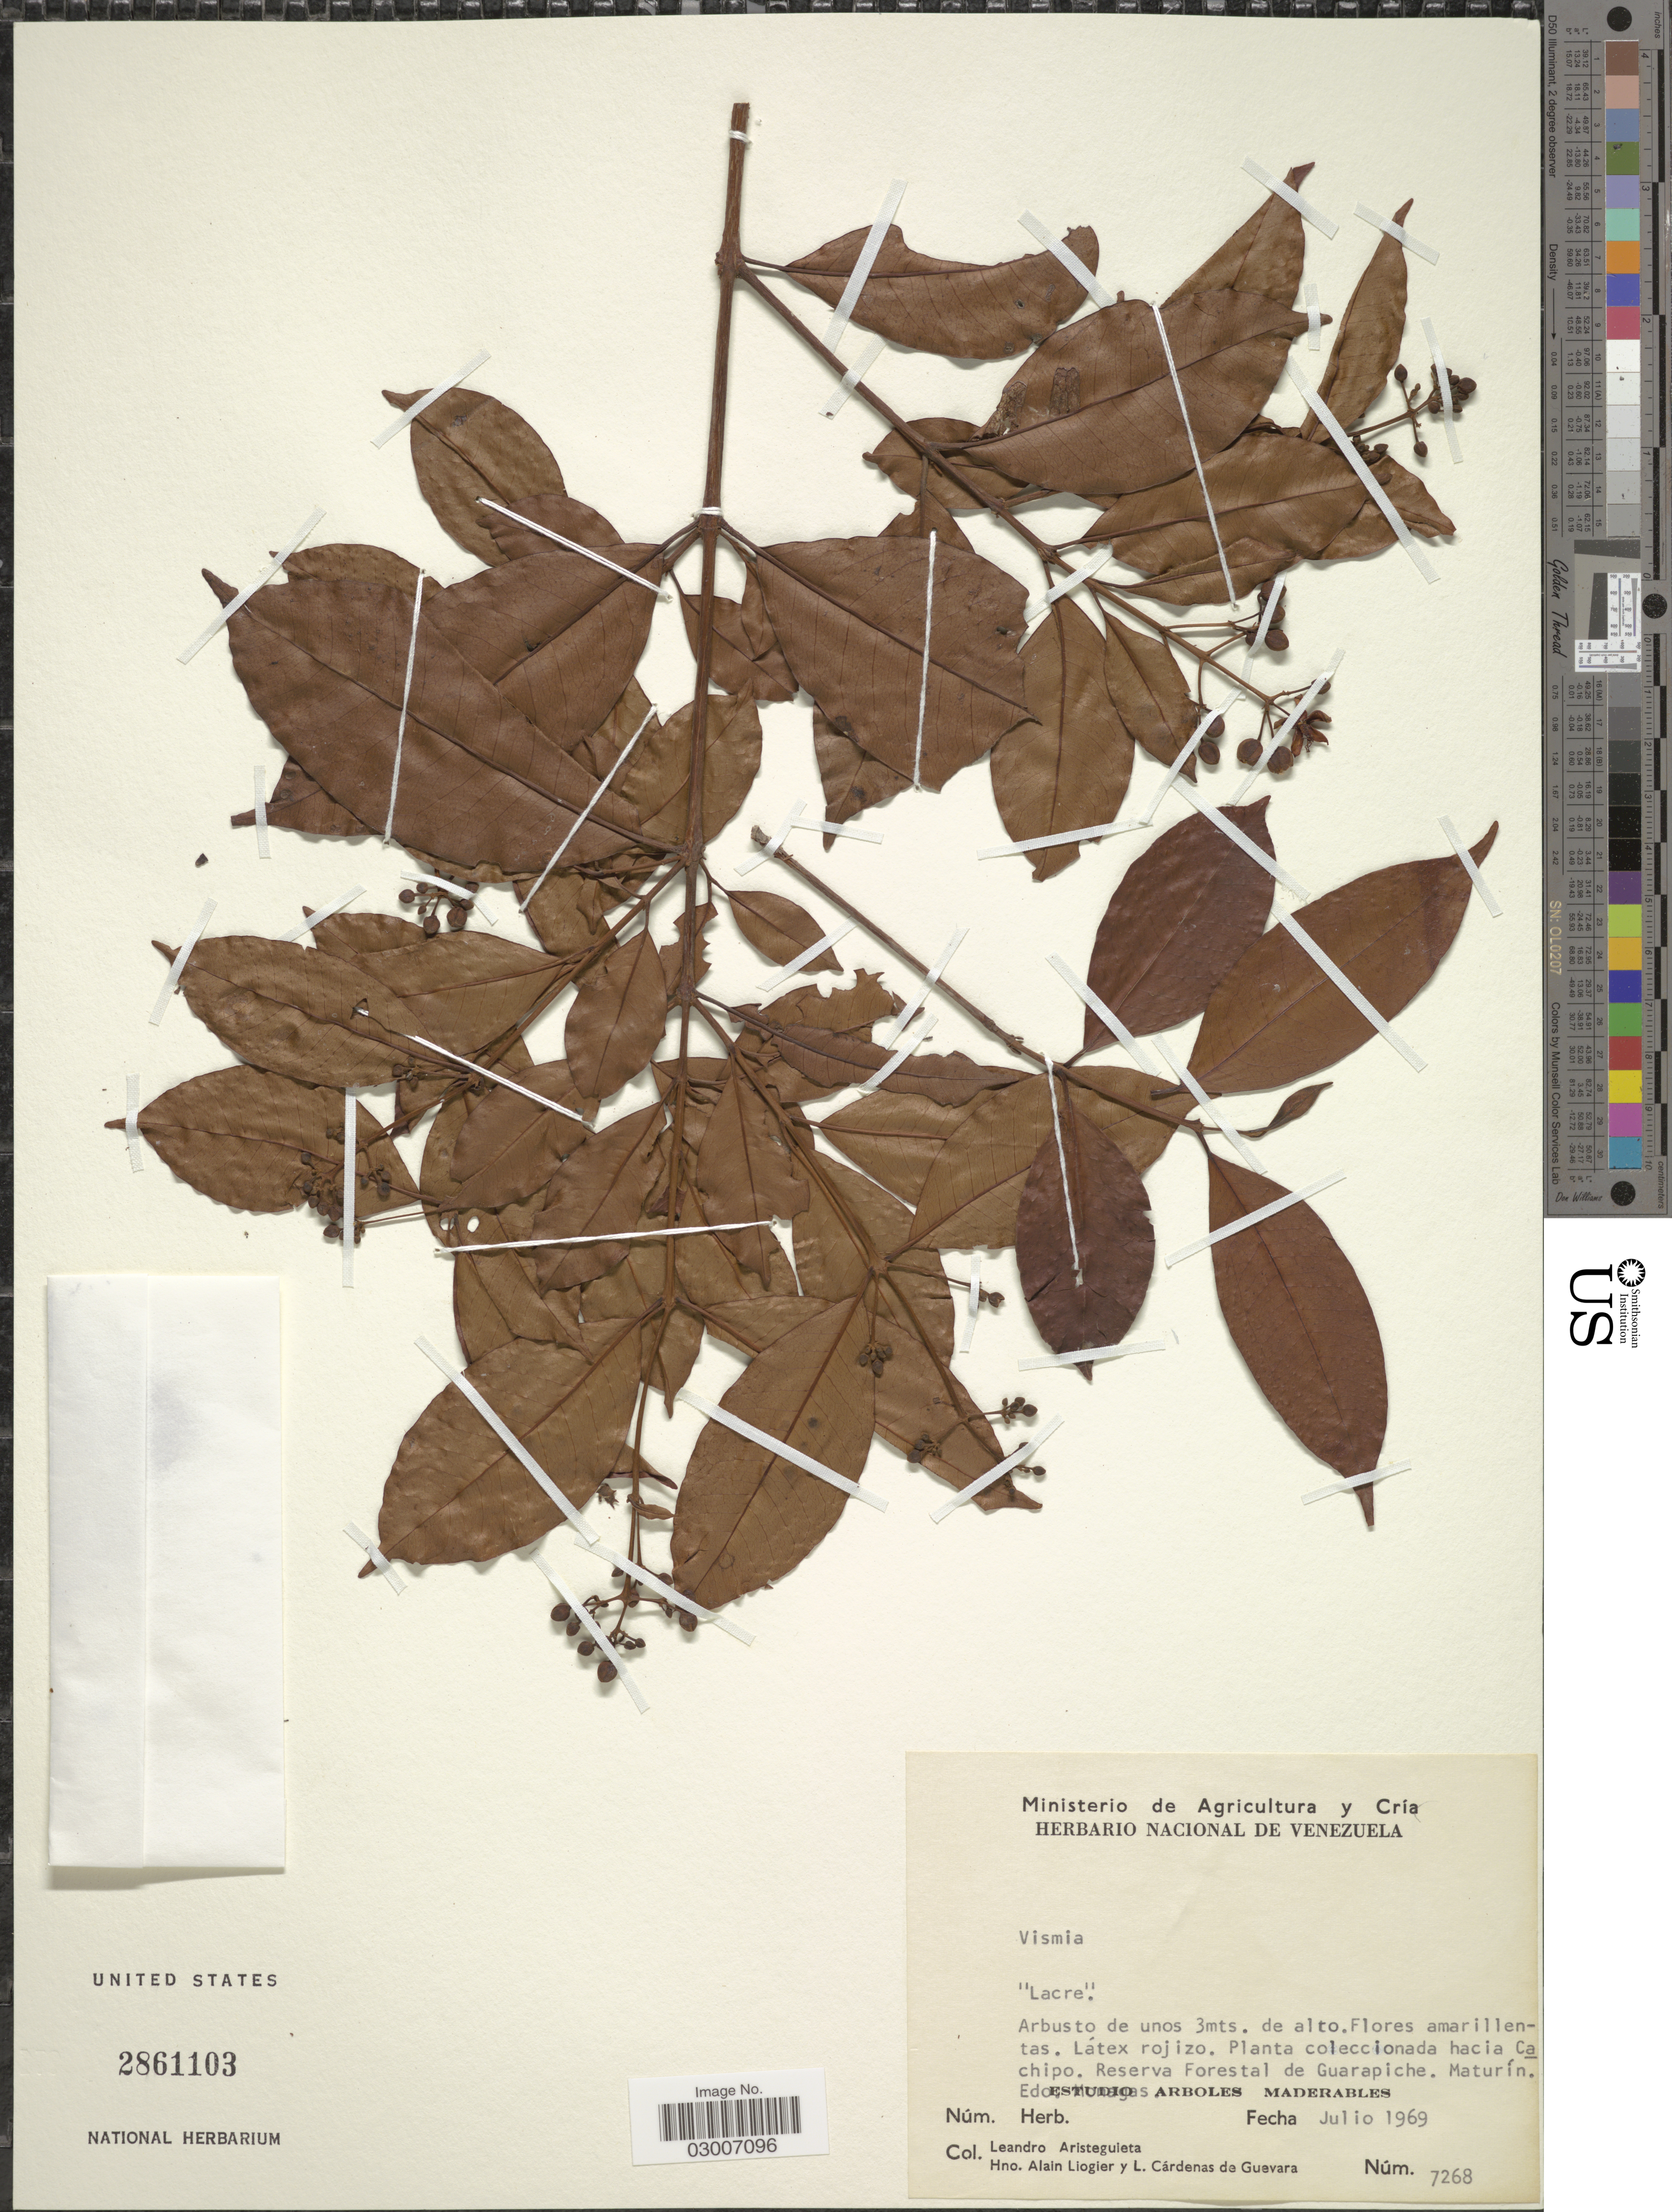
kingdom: Plantae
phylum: Tracheophyta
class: Magnoliopsida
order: Malpighiales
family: Hypericaceae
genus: Vismia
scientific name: Vismia sp.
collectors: L. Aristeguieta, A. H. Liogier & L. De Guevara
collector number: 7268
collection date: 1969-07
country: Venezuela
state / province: Monagas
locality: Hacia Cachipo. Reserva Florestal de Guarapiche. Maturín. Estudio Arboles Maderables.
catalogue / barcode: US 2861103